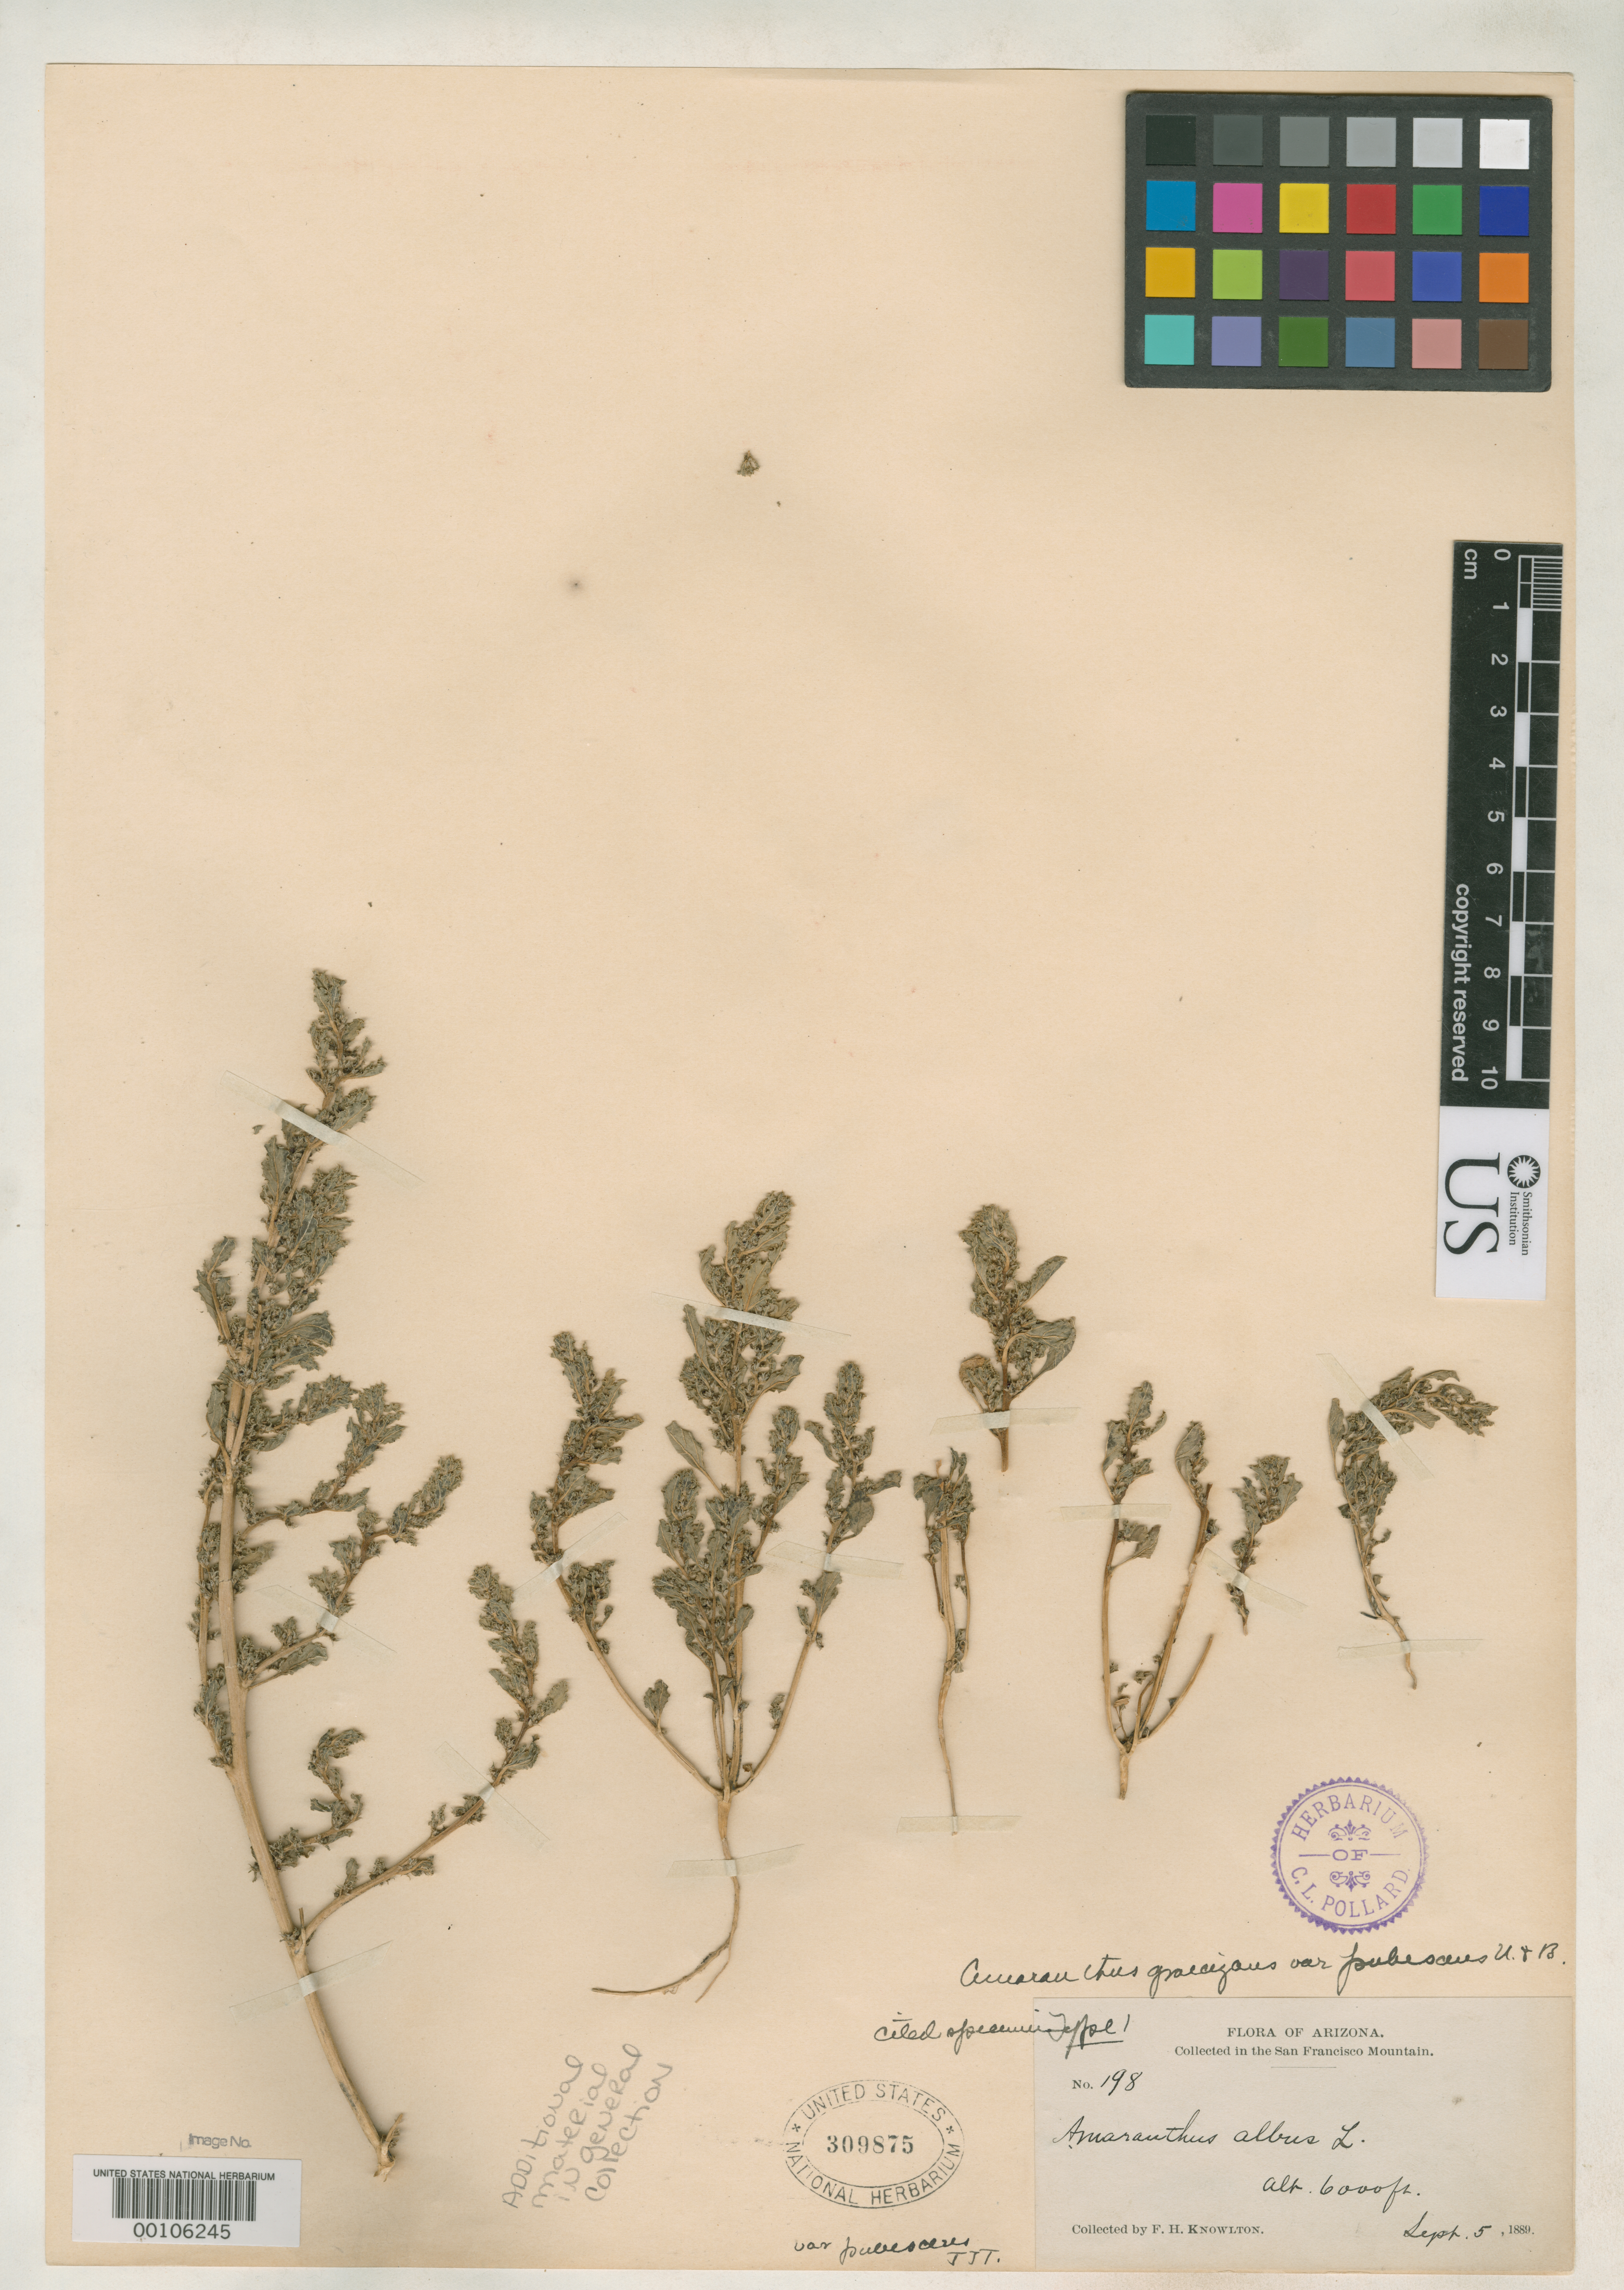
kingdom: Plantae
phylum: Tracheophyta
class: Magnoliopsida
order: Caryophyllales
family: Amaranthaceae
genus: Amaranthus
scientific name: Amaranthus graecizans var. pubscens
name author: Uline & W.L. Bray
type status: Type Collection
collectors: F. H. Knowlton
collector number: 198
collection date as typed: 05 Sep 1889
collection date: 1889-09-05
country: United States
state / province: Arizona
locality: San Francisco Mt.; alt. 6000 ft.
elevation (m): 1829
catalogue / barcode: US 309875